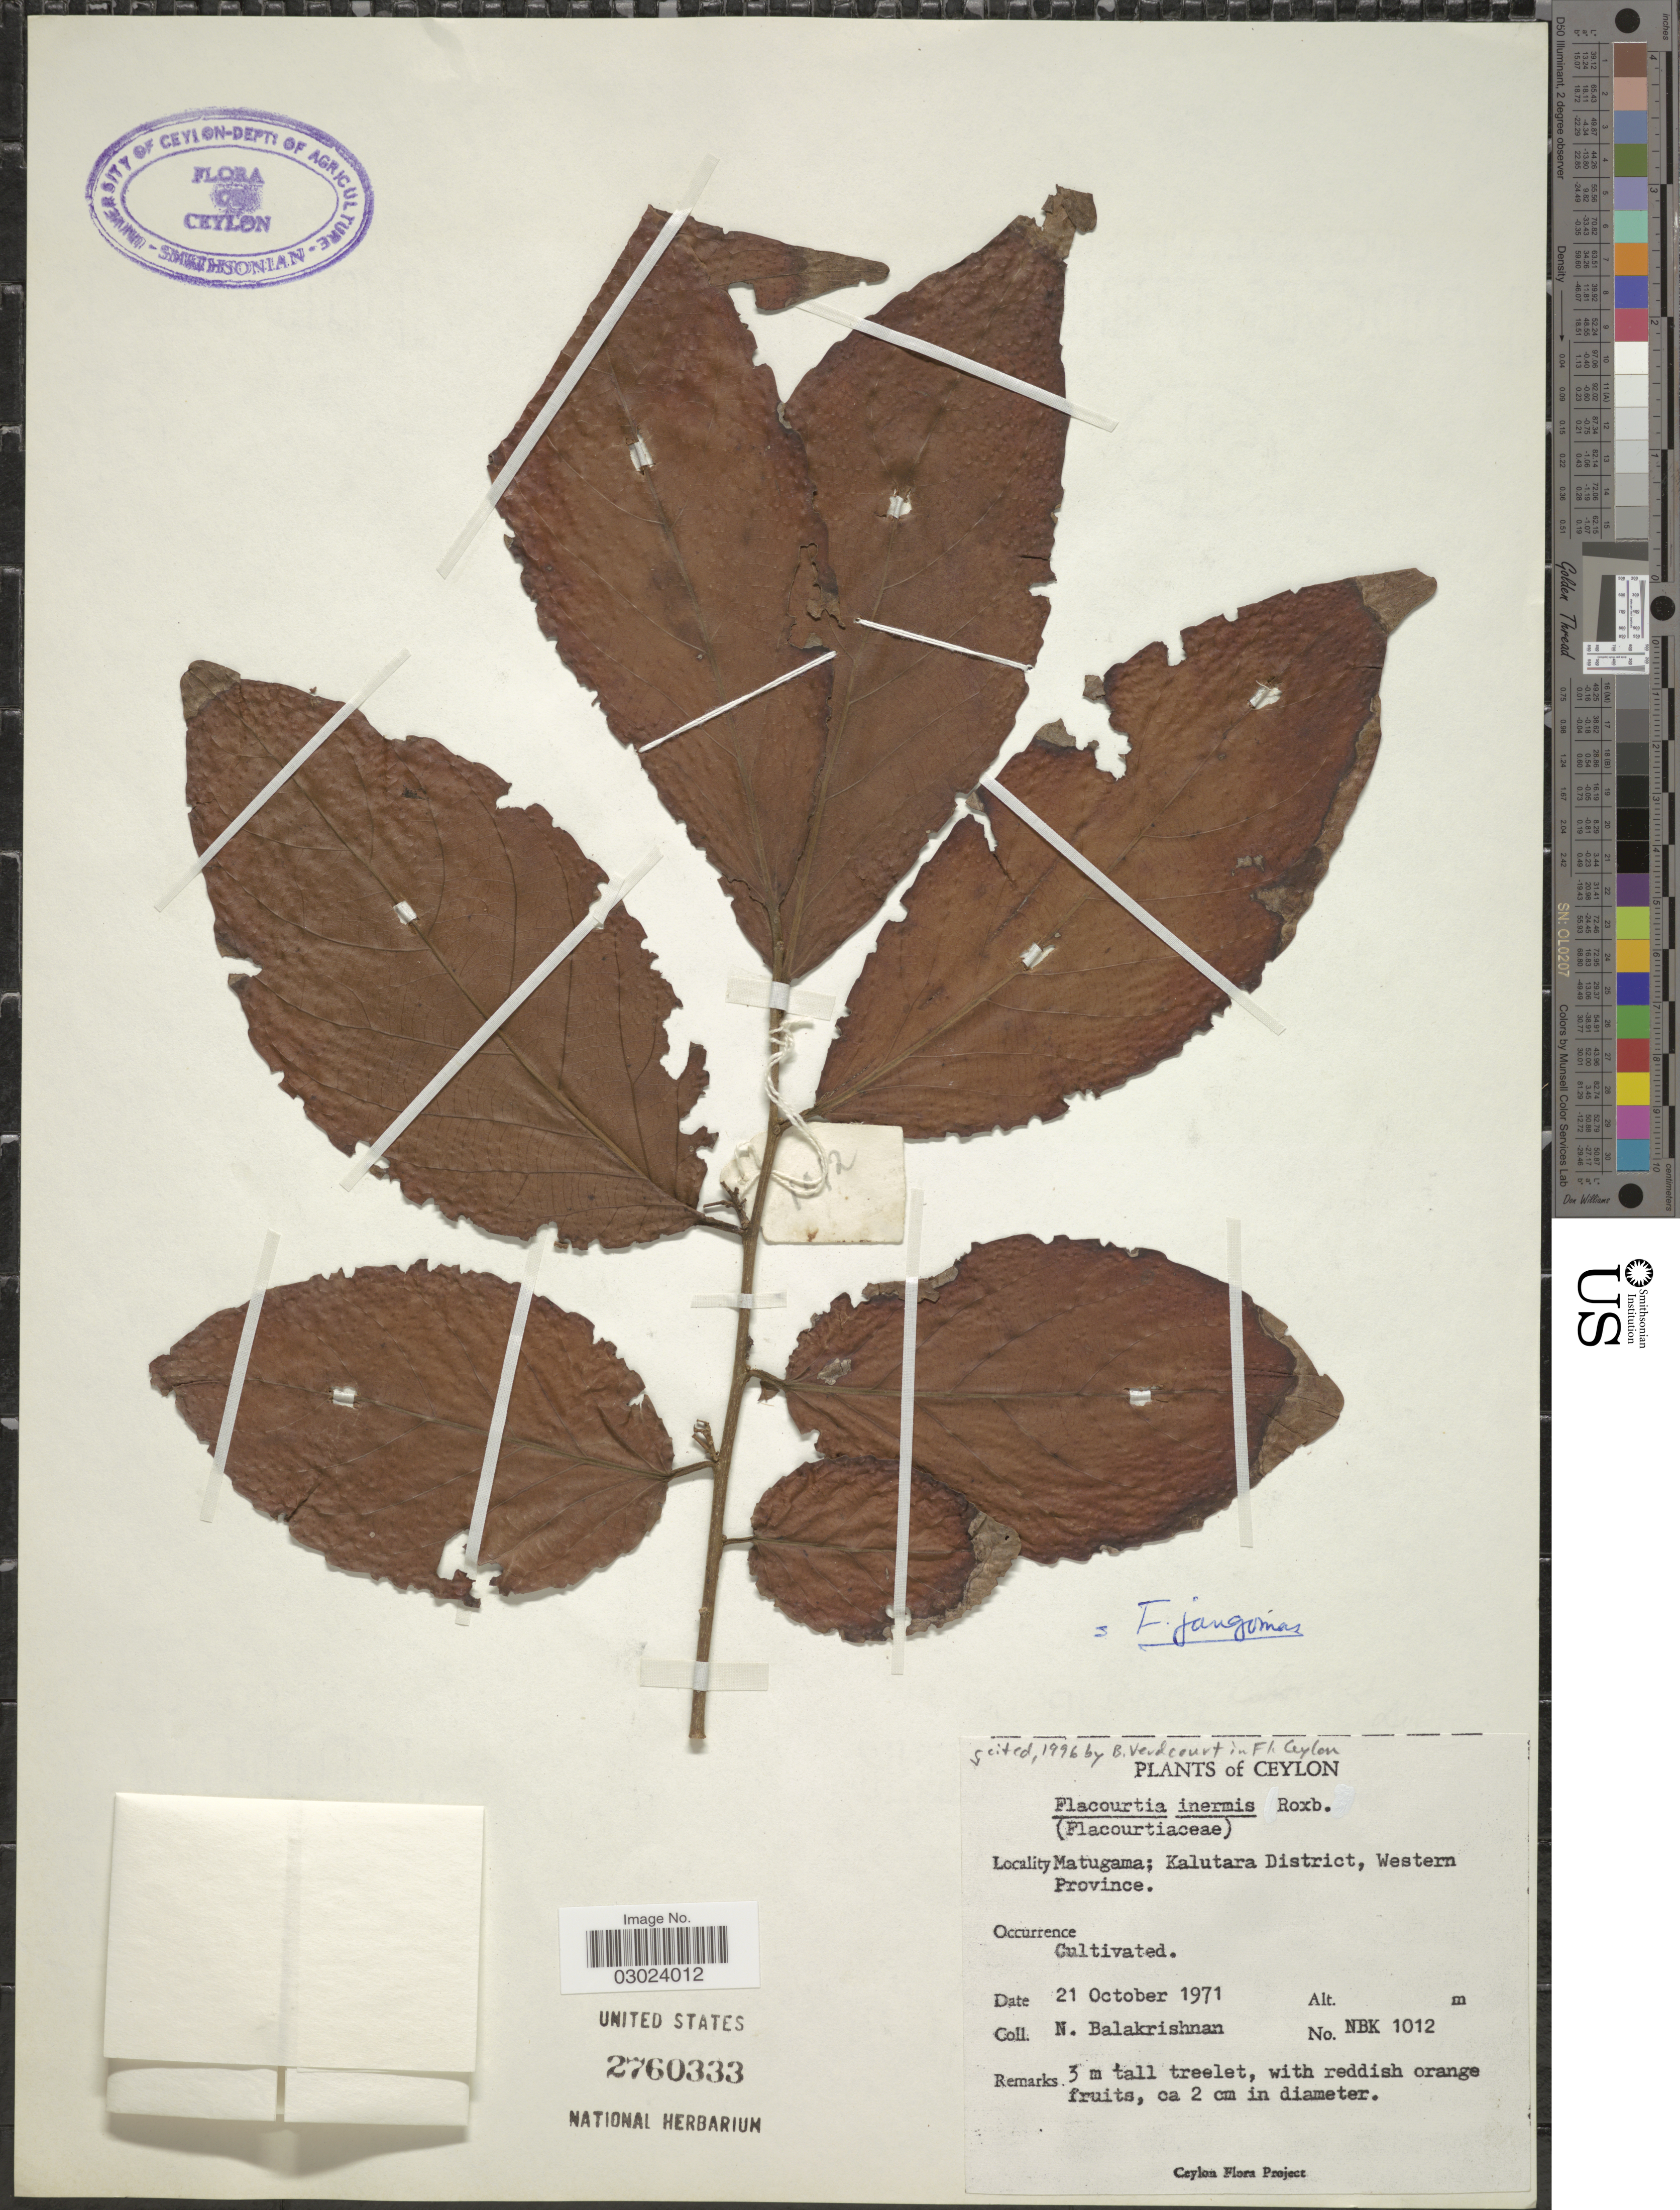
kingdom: Plantae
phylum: Tracheophyta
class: Magnoliopsida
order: Malpighiales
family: Salicaceae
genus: Flacourtia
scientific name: Flacourtia inermis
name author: Roxb.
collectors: N. Balakrishnan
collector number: NBK1012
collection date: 1971-10-21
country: Sri Lanka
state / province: Western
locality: Ceylon. Matugama; Kalutara District.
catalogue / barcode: US 2760333